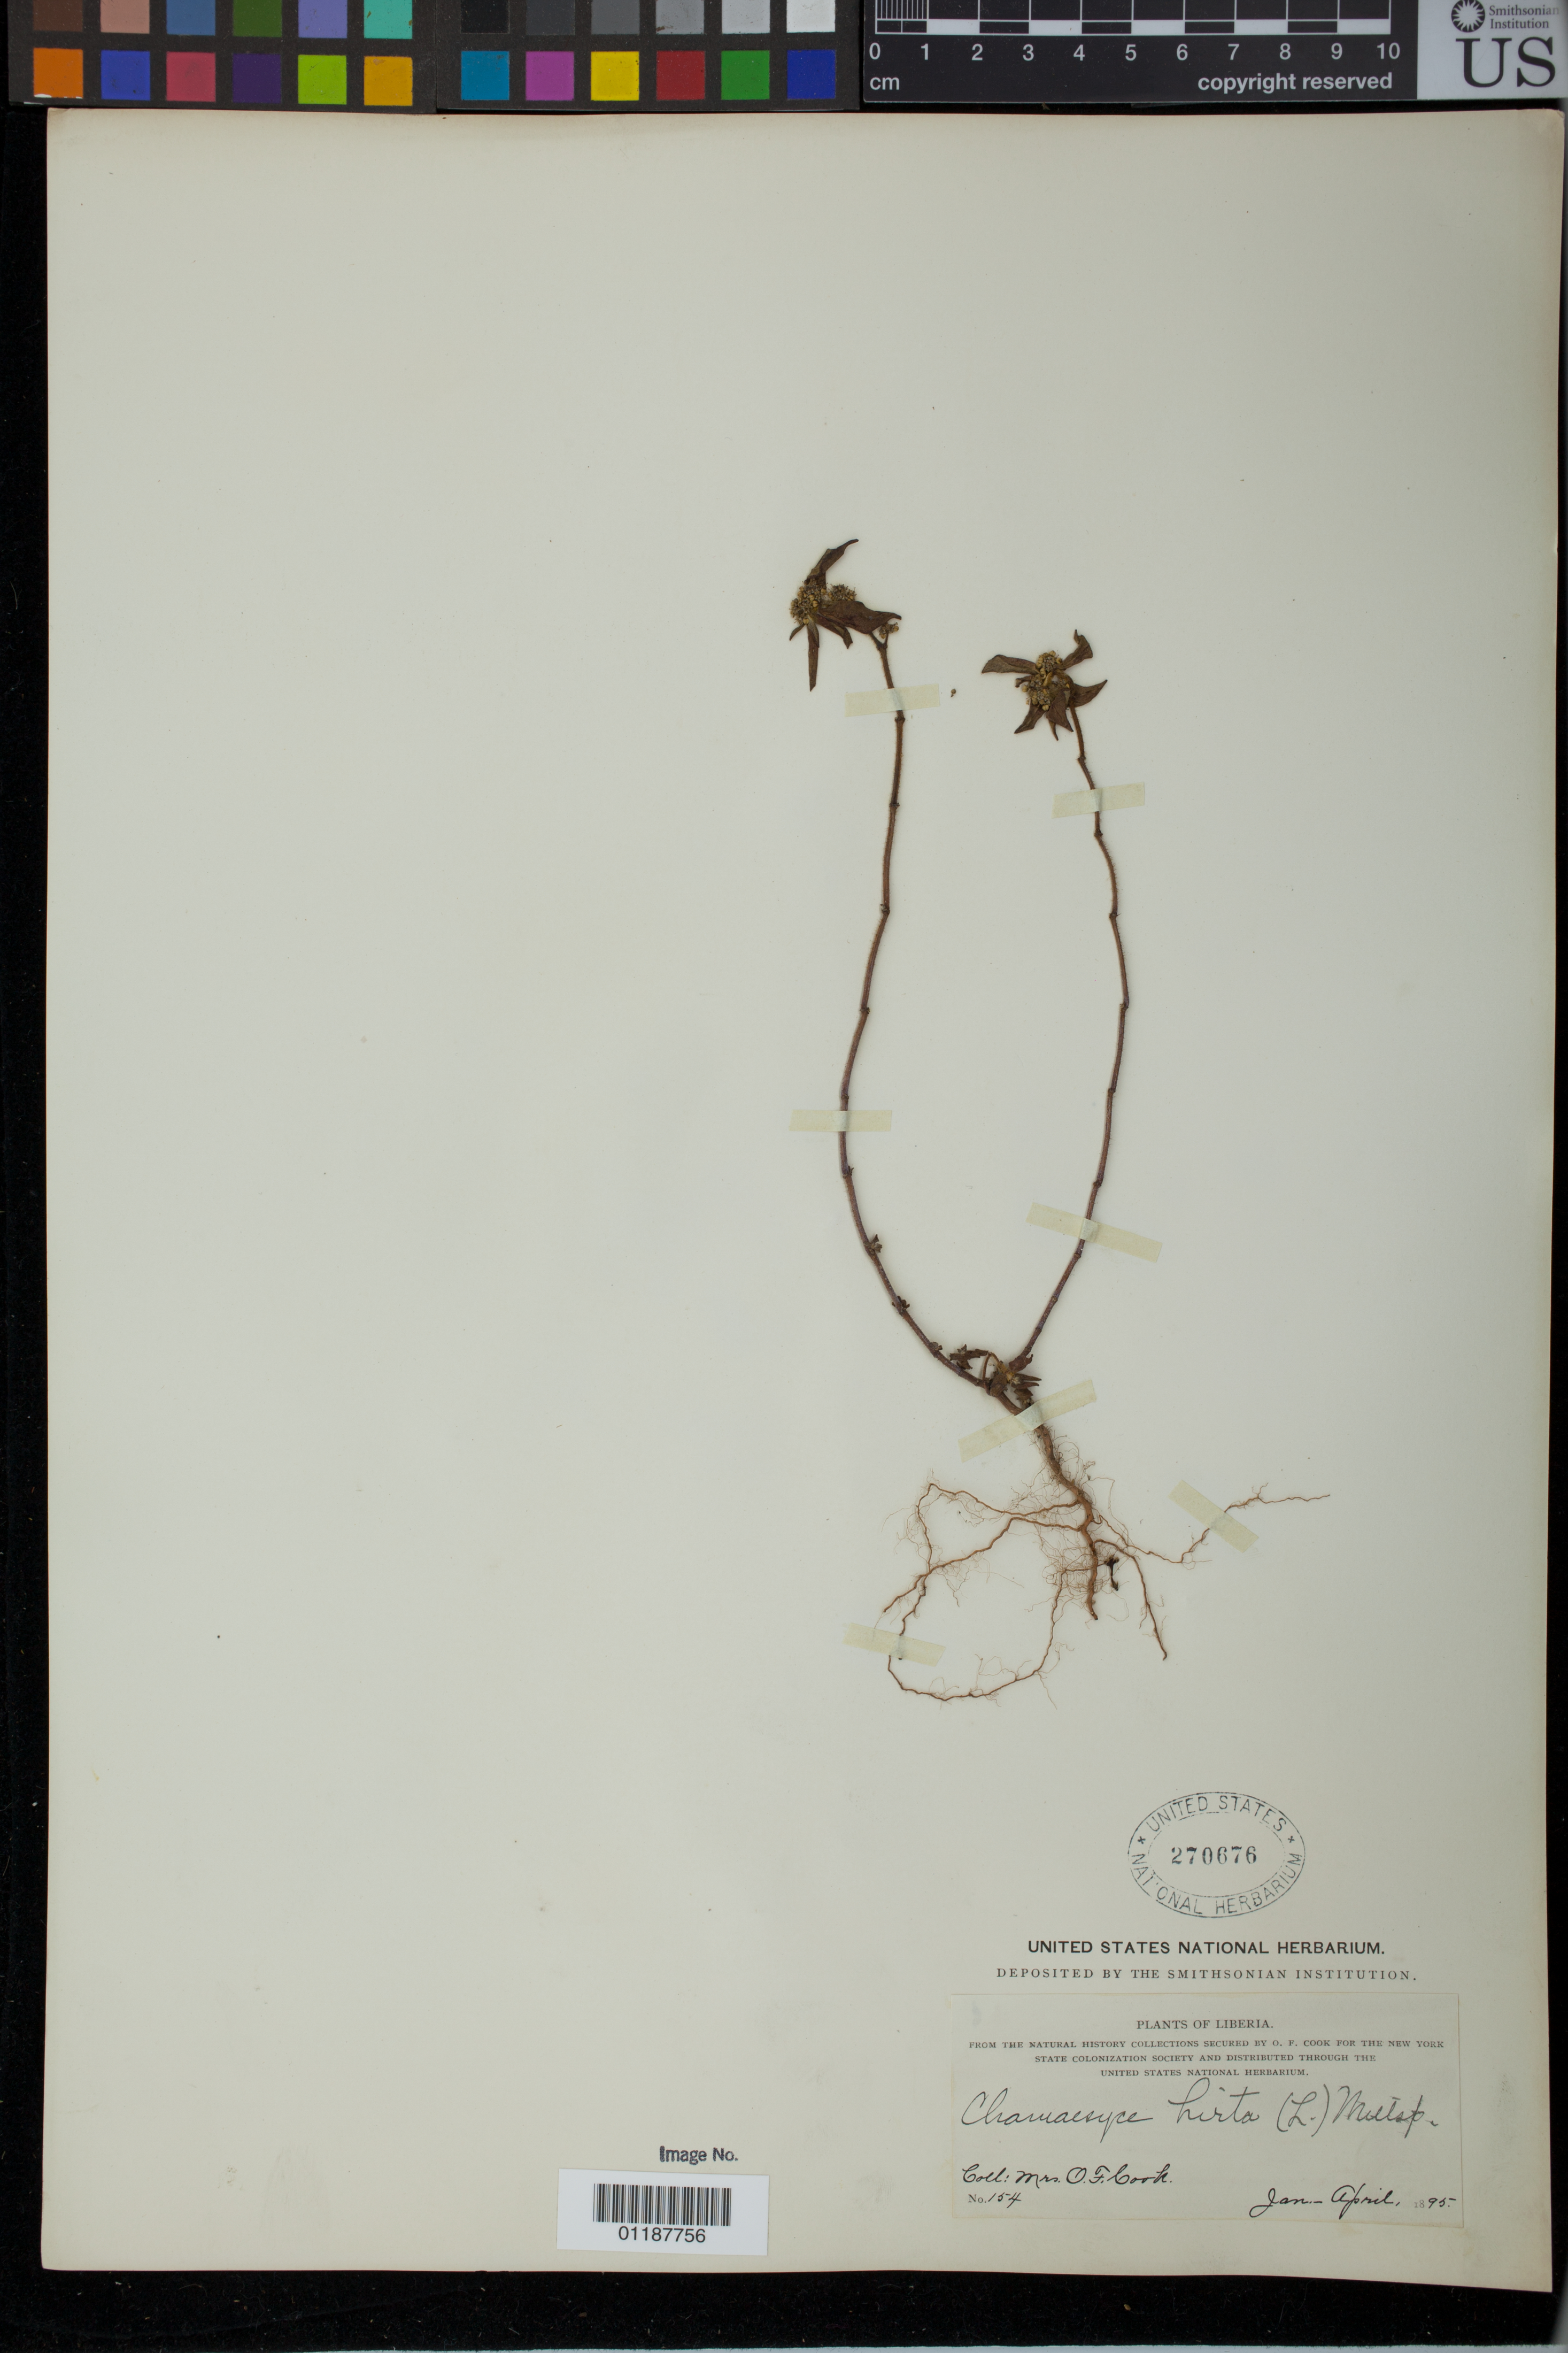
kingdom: Plantae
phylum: Tracheophyta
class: Magnoliopsida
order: Malpighiales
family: Euphorbiaceae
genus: Chamaesyce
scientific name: Chamaesyce hirta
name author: (L.) Millsp.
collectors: Alice C. Cook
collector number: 154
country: Liberia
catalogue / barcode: US 270676